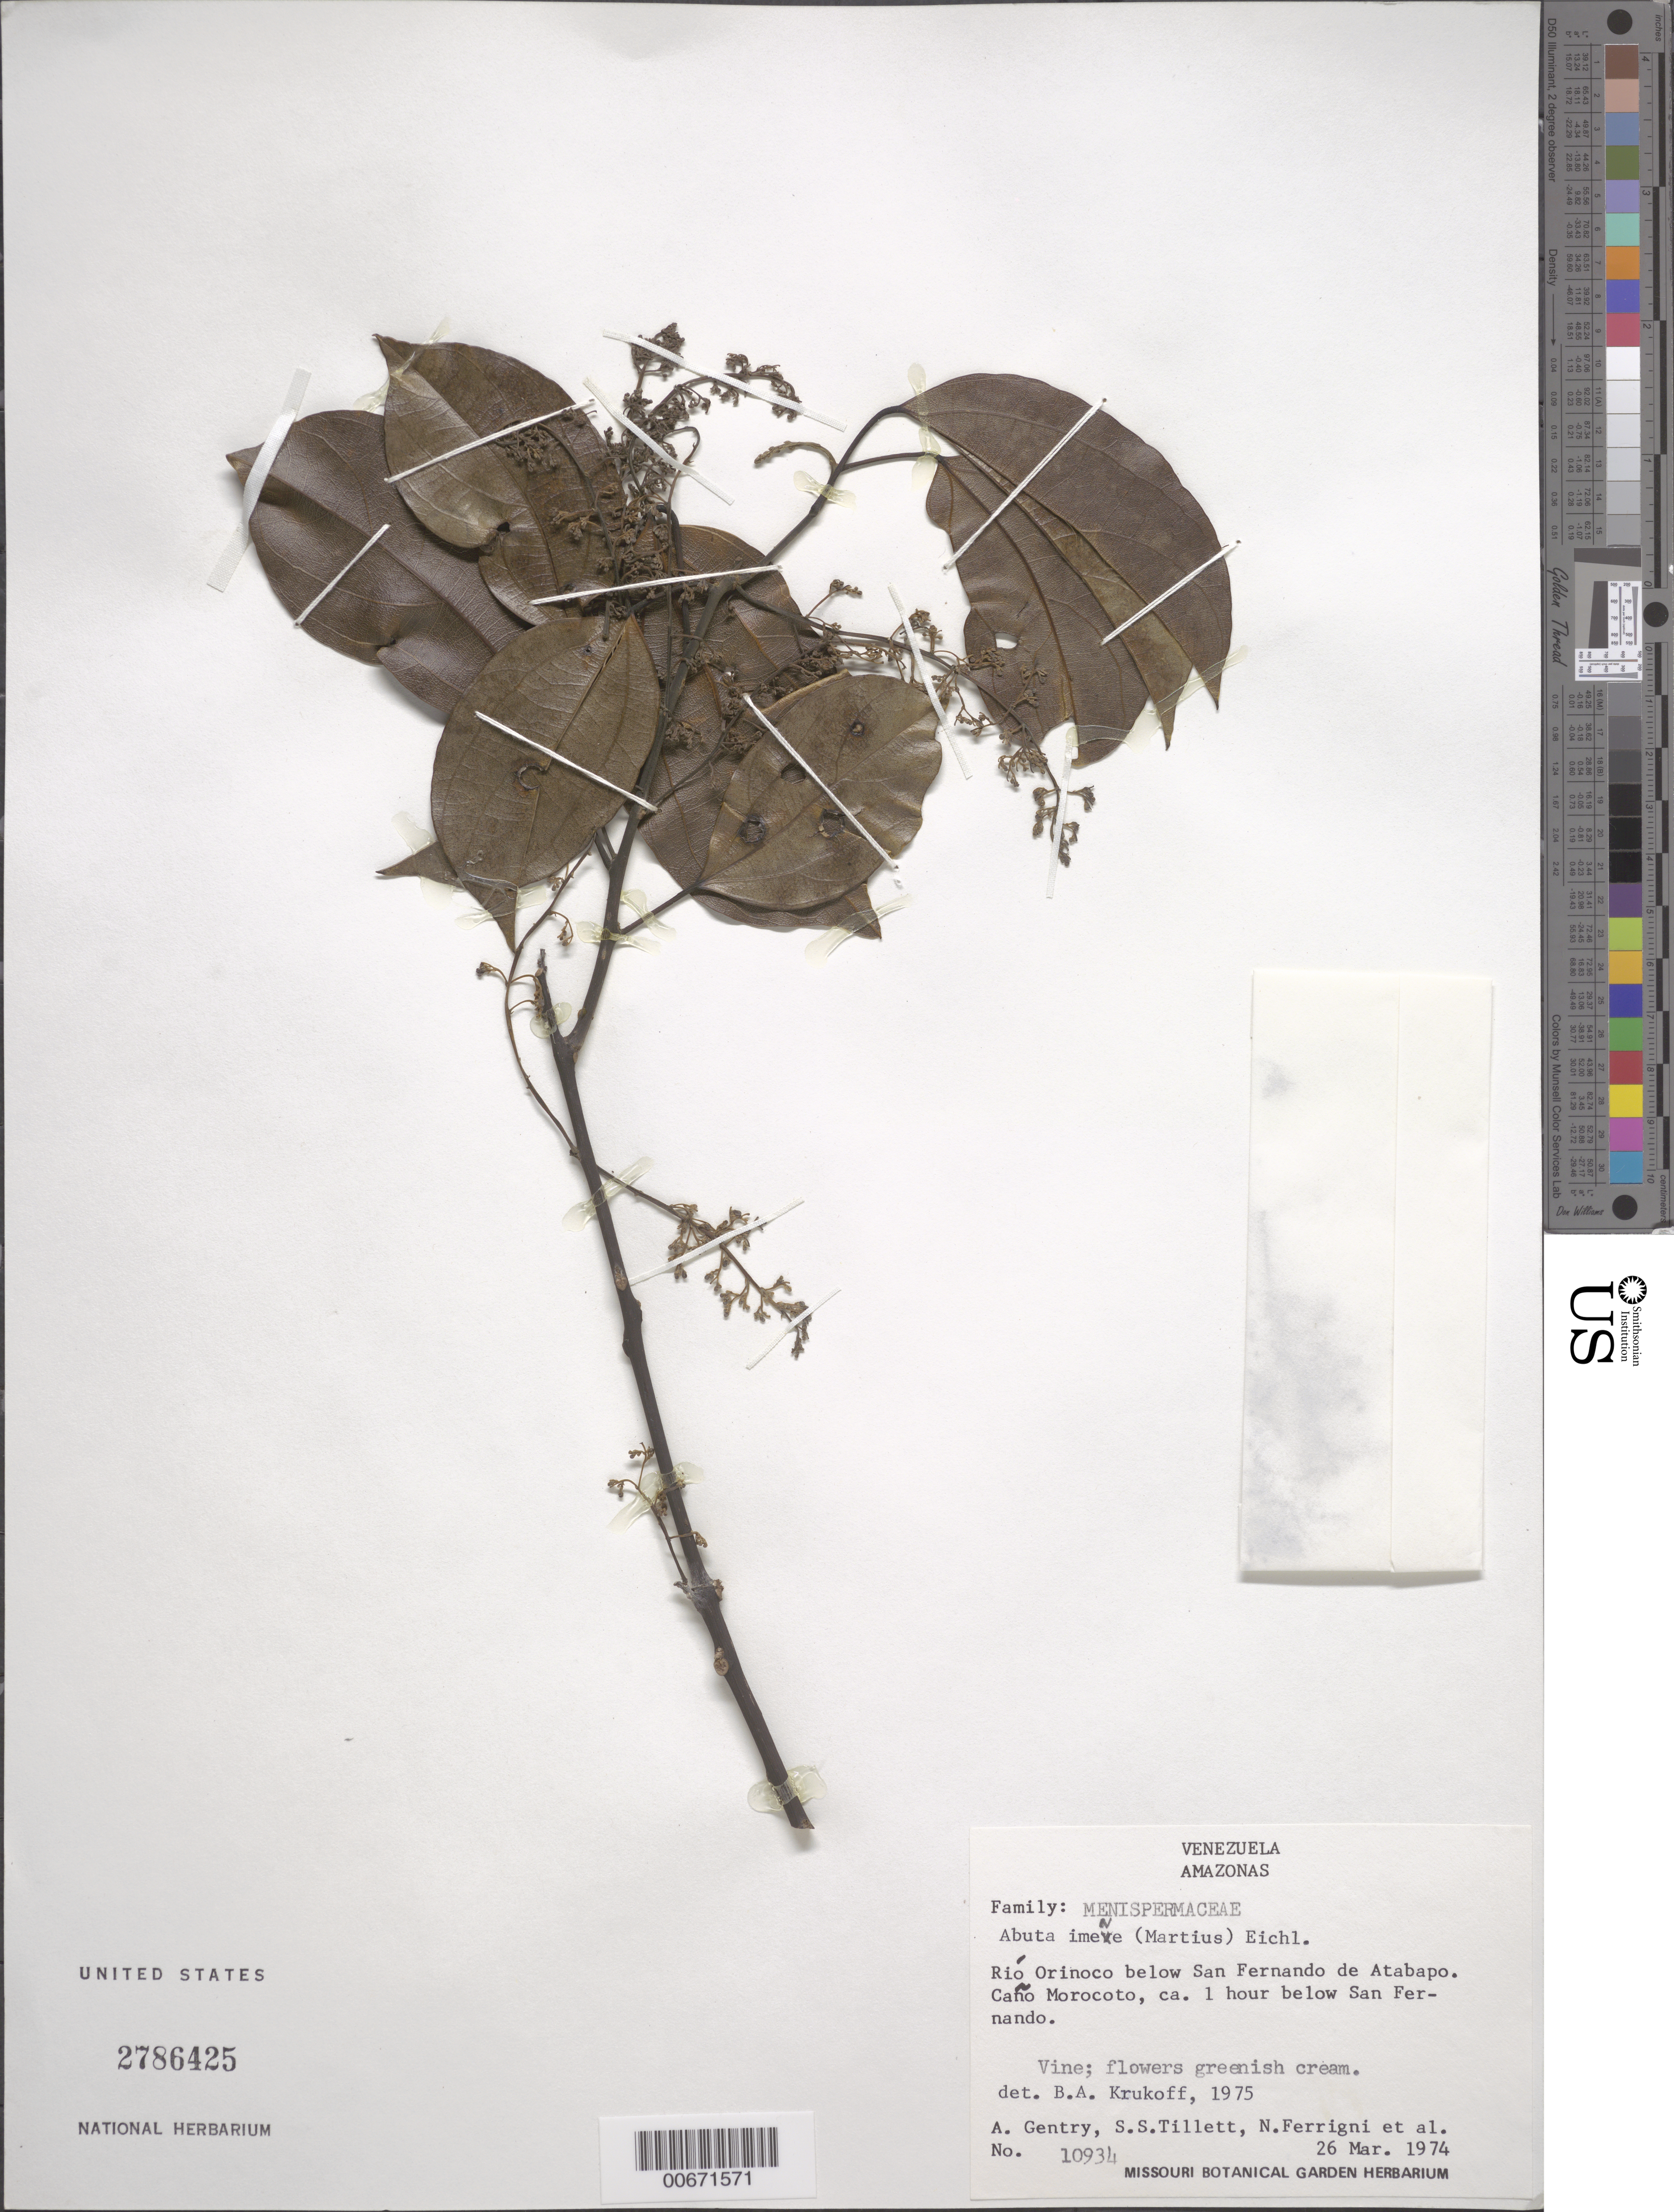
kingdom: Plantae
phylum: Tracheophyta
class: Magnoliopsida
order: Ranunculales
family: Menispermaceae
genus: Abuta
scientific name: Abuta imene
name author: (Mart.) Eichler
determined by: Krukoff, B. A.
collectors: A. H. Gentry et al.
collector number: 10934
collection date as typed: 26-Mar-74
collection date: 1974-03-26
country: Venezuela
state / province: Amazonas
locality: Río Orinoco, below San Fernando de Atabapo, Caño Morocoto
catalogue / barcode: US 2786425